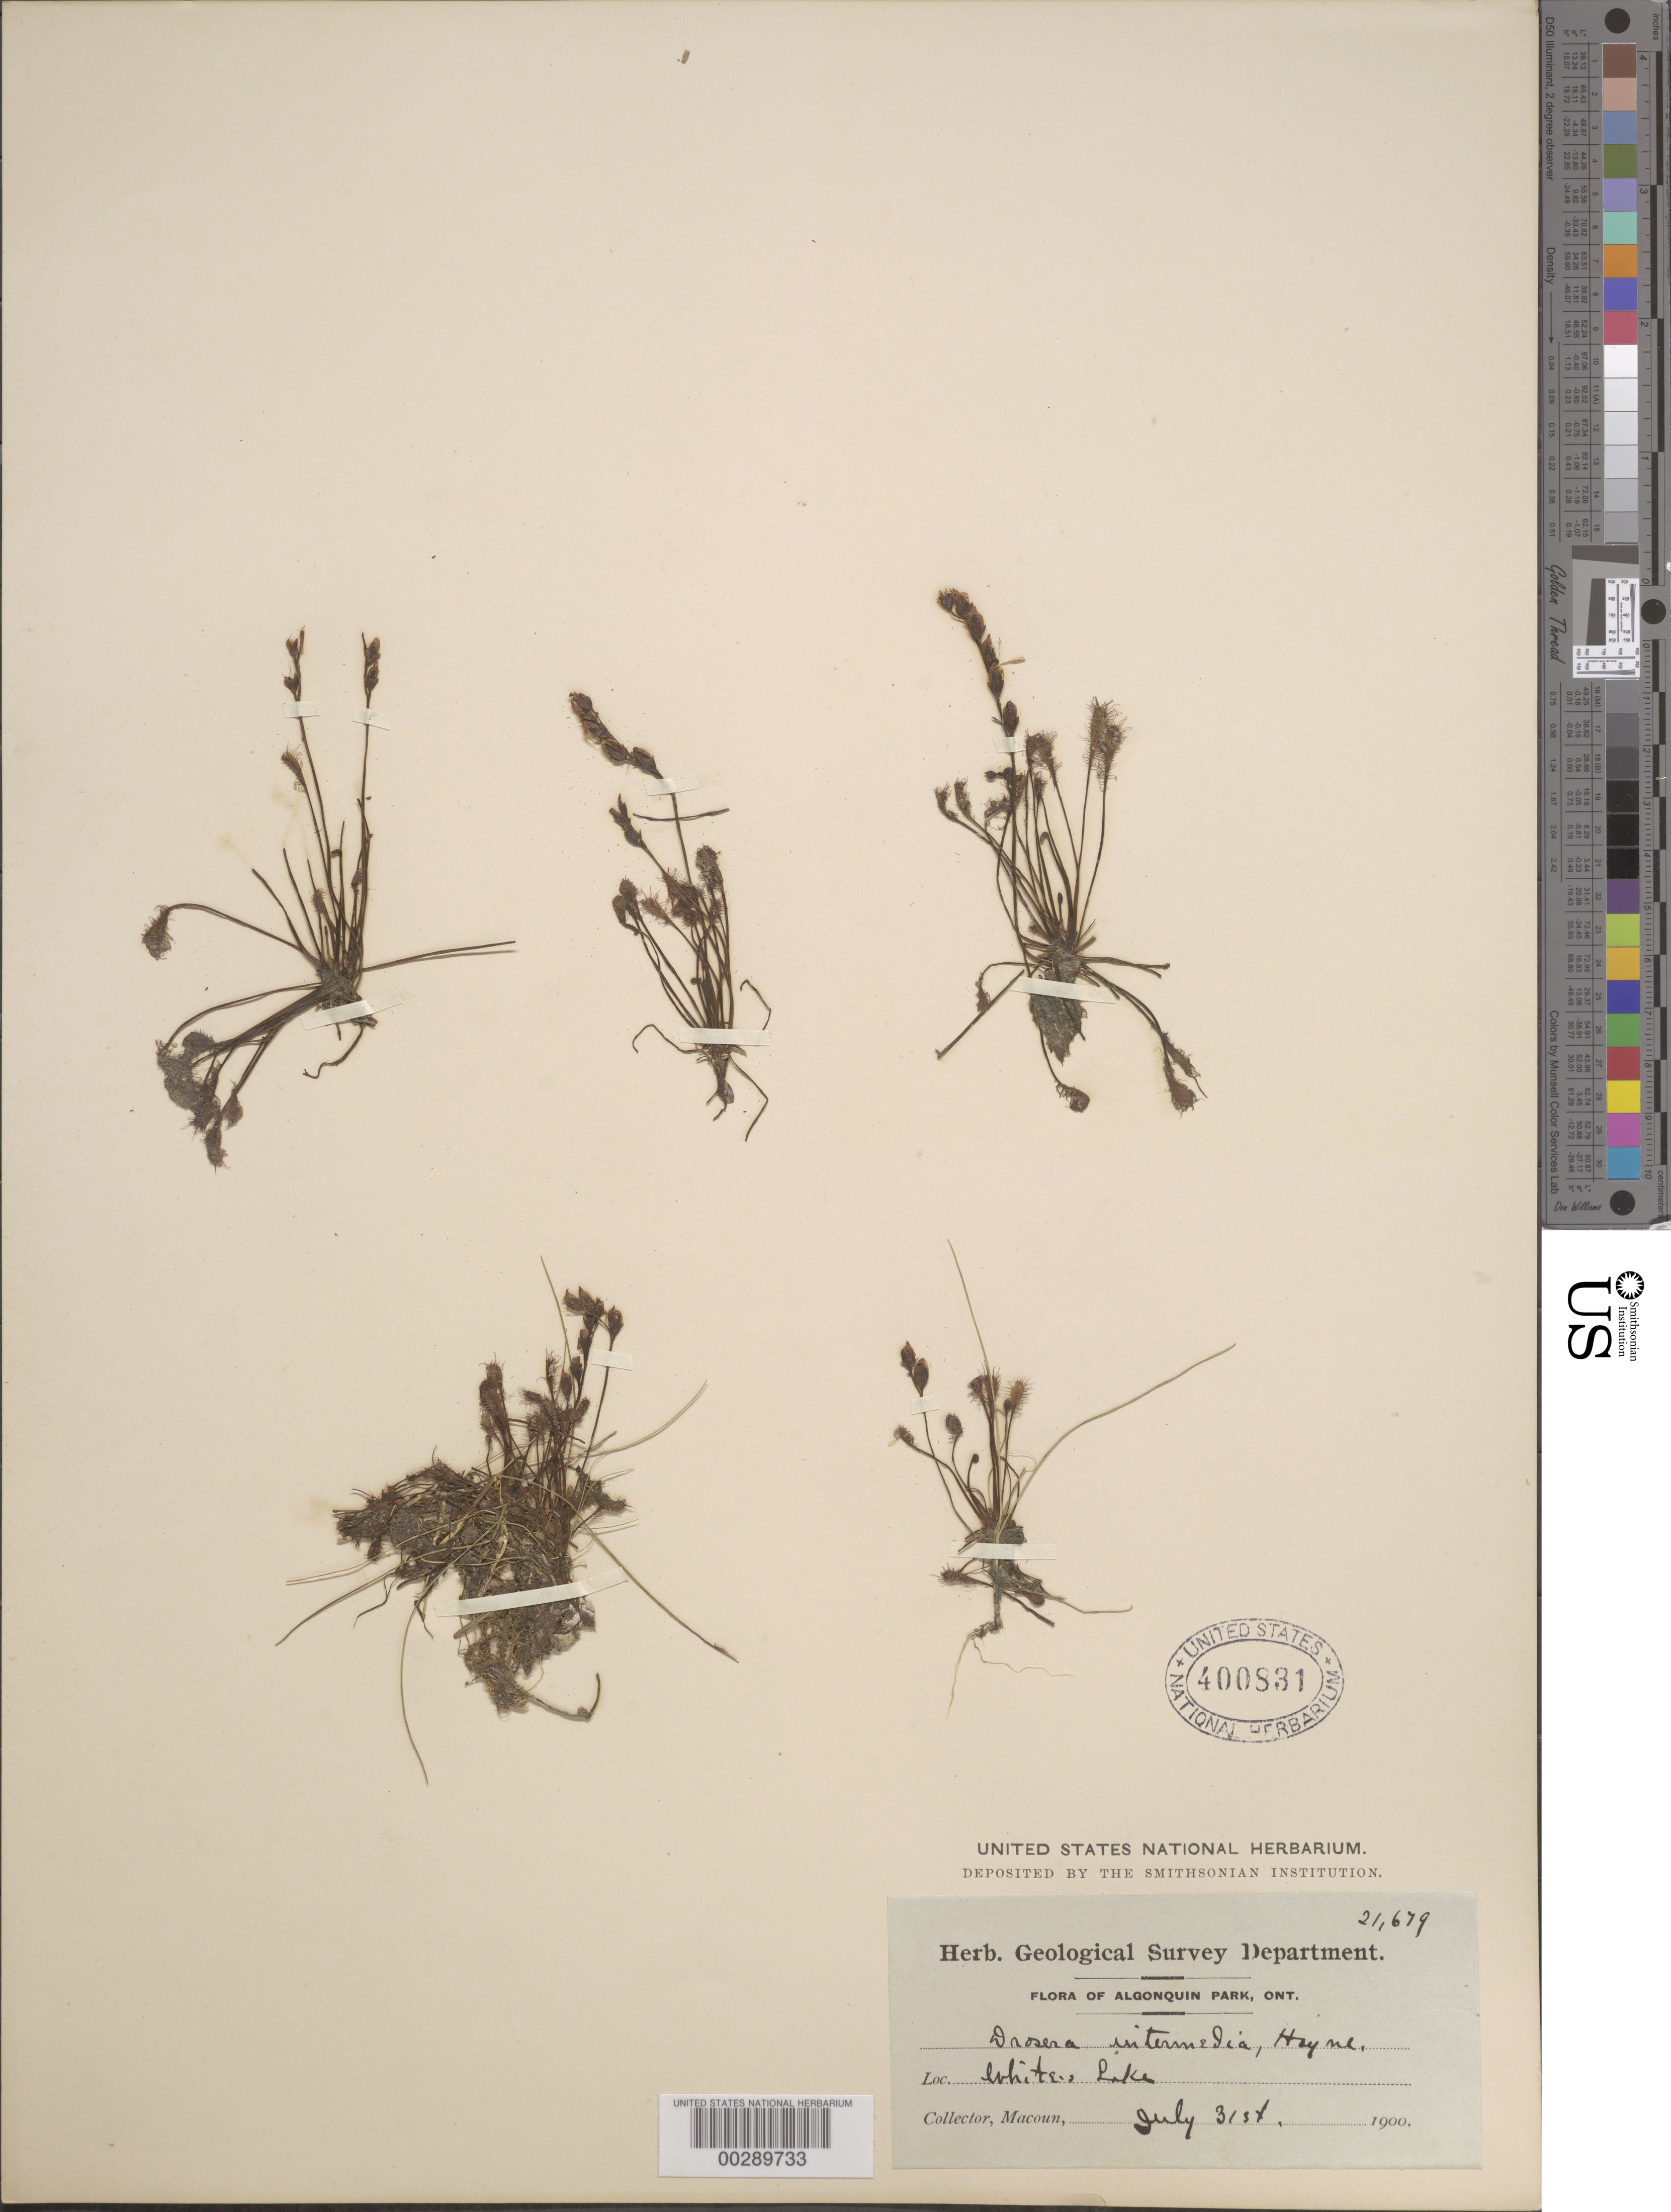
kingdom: Plantae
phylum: Tracheophyta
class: Magnoliopsida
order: Caryophyllales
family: Droseraceae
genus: Drosera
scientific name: Drosera intermedia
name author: Hayne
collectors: J. Macoun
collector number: Ex Herb. Geol. Surv. 21679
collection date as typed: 31 Jul 1900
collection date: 1900-07-31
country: Canada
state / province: Ontario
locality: White's lake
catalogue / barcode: US 400831